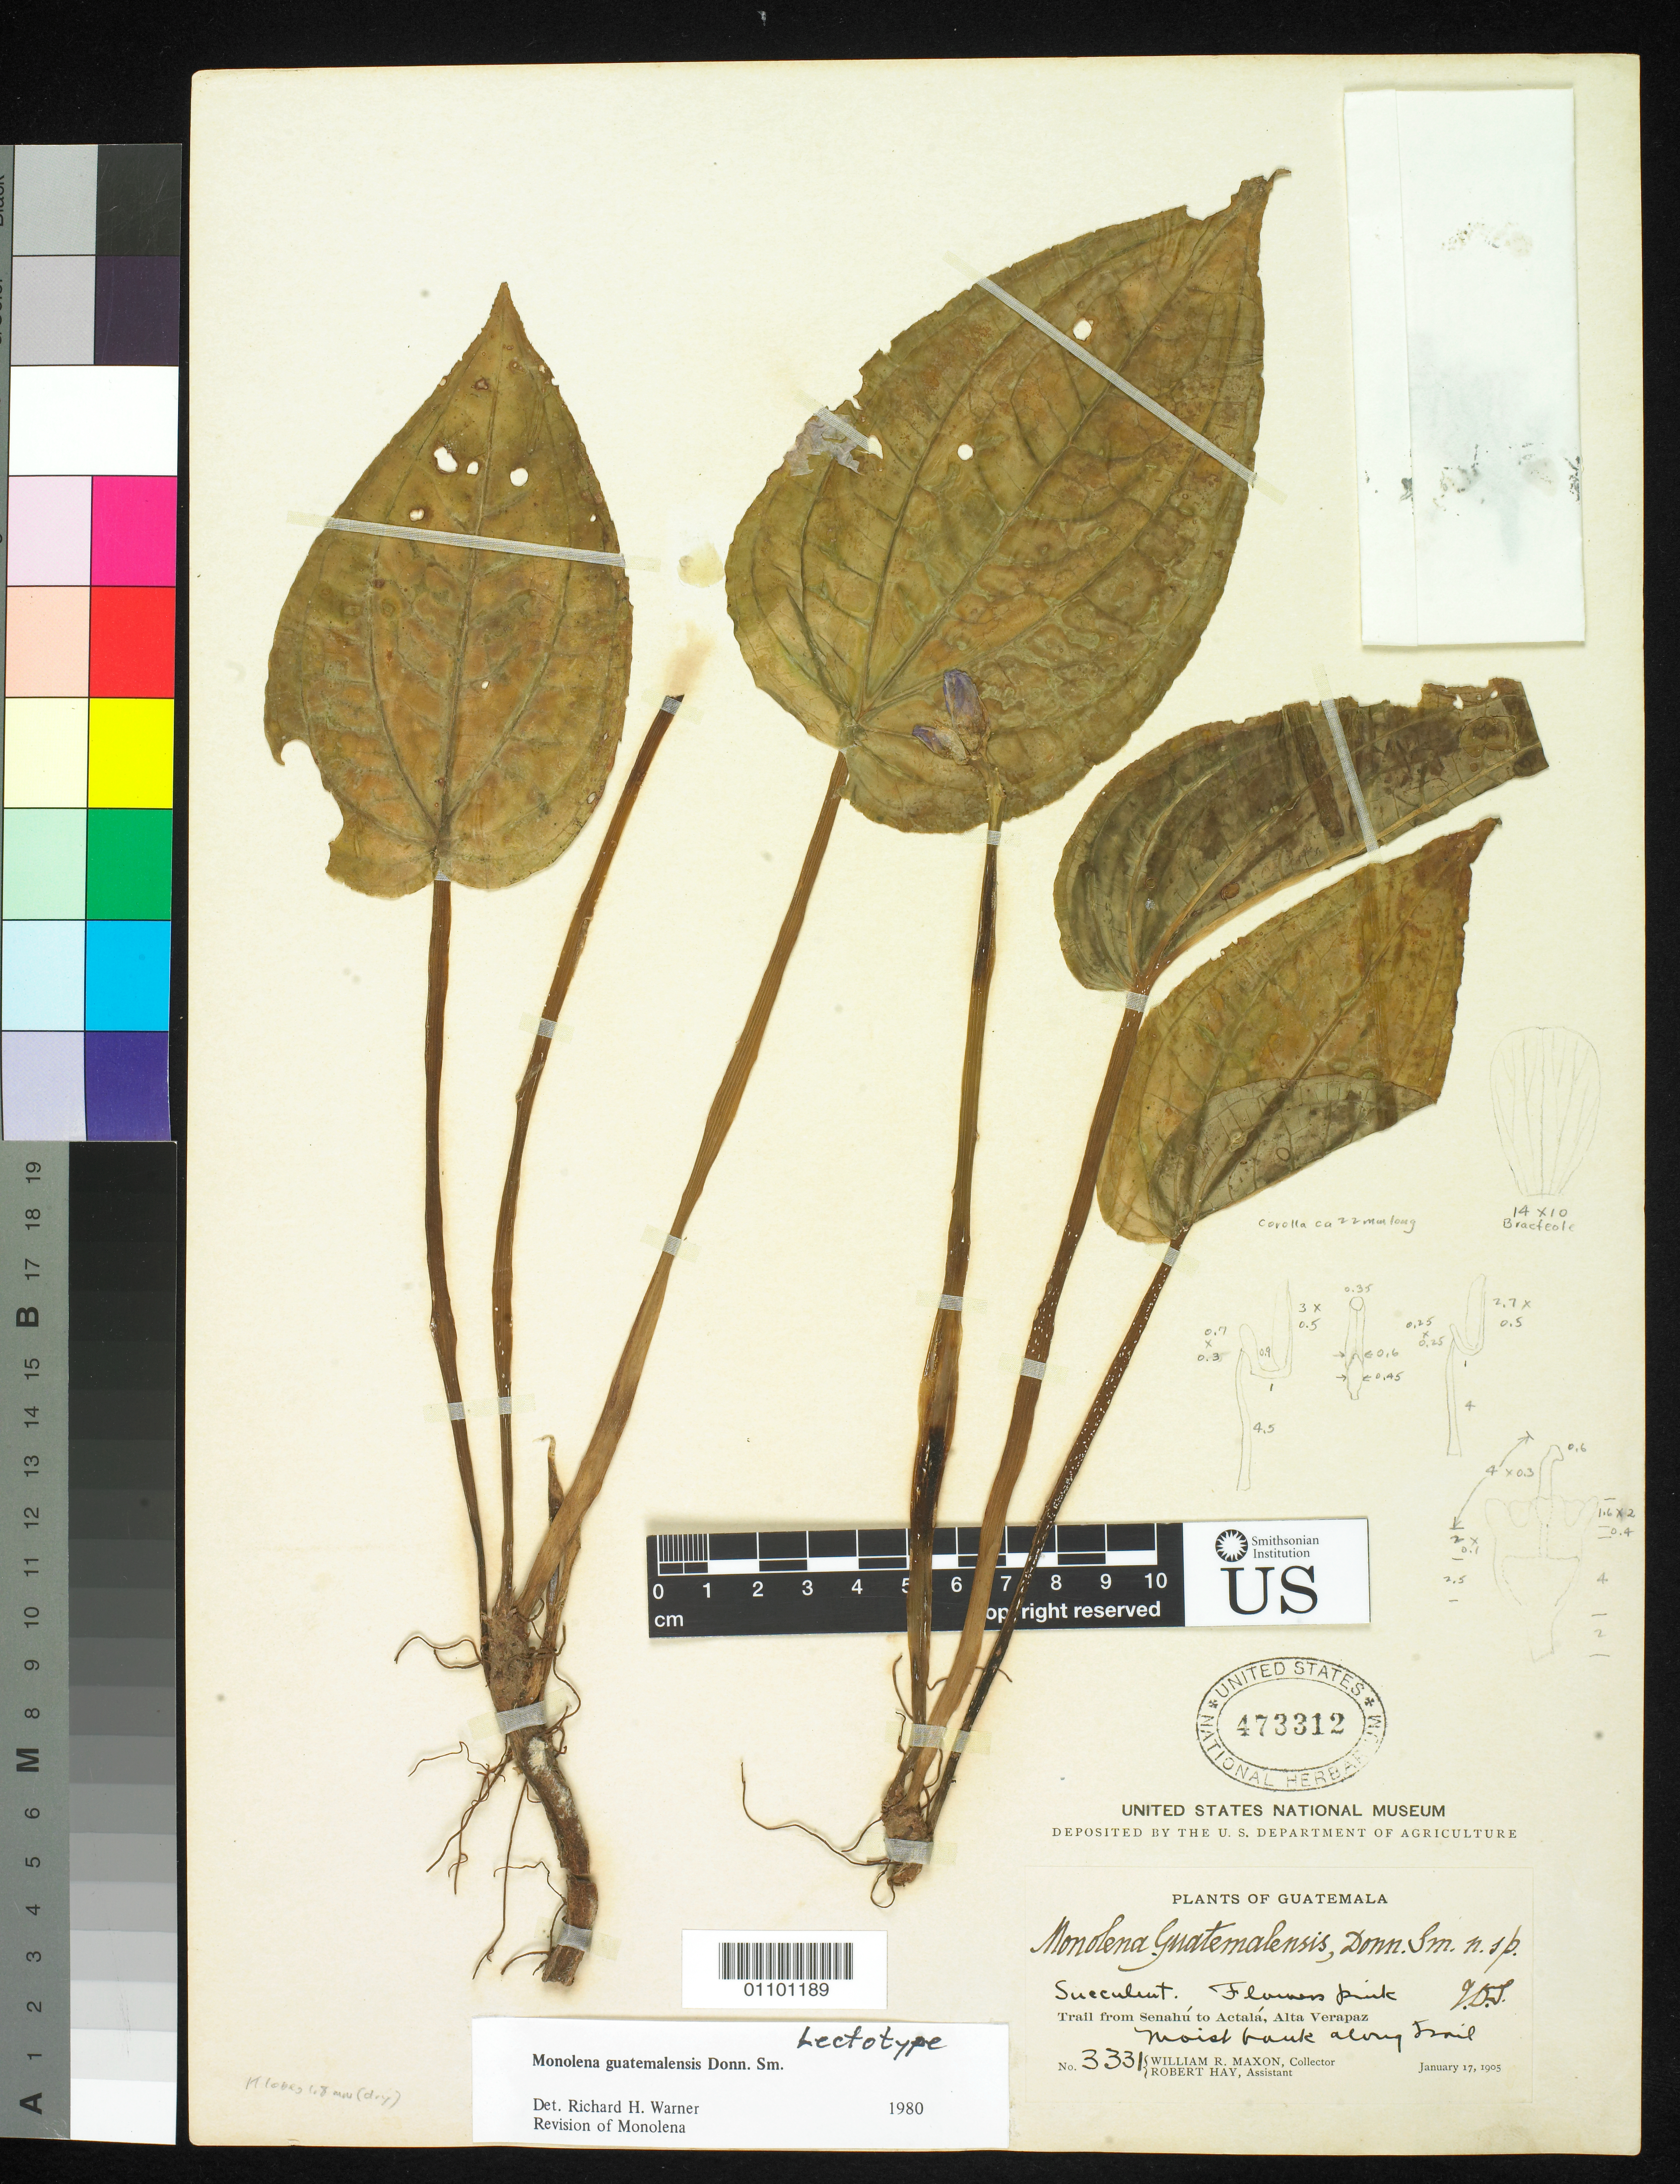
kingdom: Plantae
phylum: Tracheophyta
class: Magnoliopsida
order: Myrtales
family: Melastomataceae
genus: Monolena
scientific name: Monolena guatemalensis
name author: Donn. Sm.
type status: Lectotype; Syntype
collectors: W. R. Maxon & R. H. Hay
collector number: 3331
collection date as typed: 17 Jan 1905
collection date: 1905-01-17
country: Guatemala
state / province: Alta Verapaz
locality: From Senahu to Actala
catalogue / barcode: US 473312